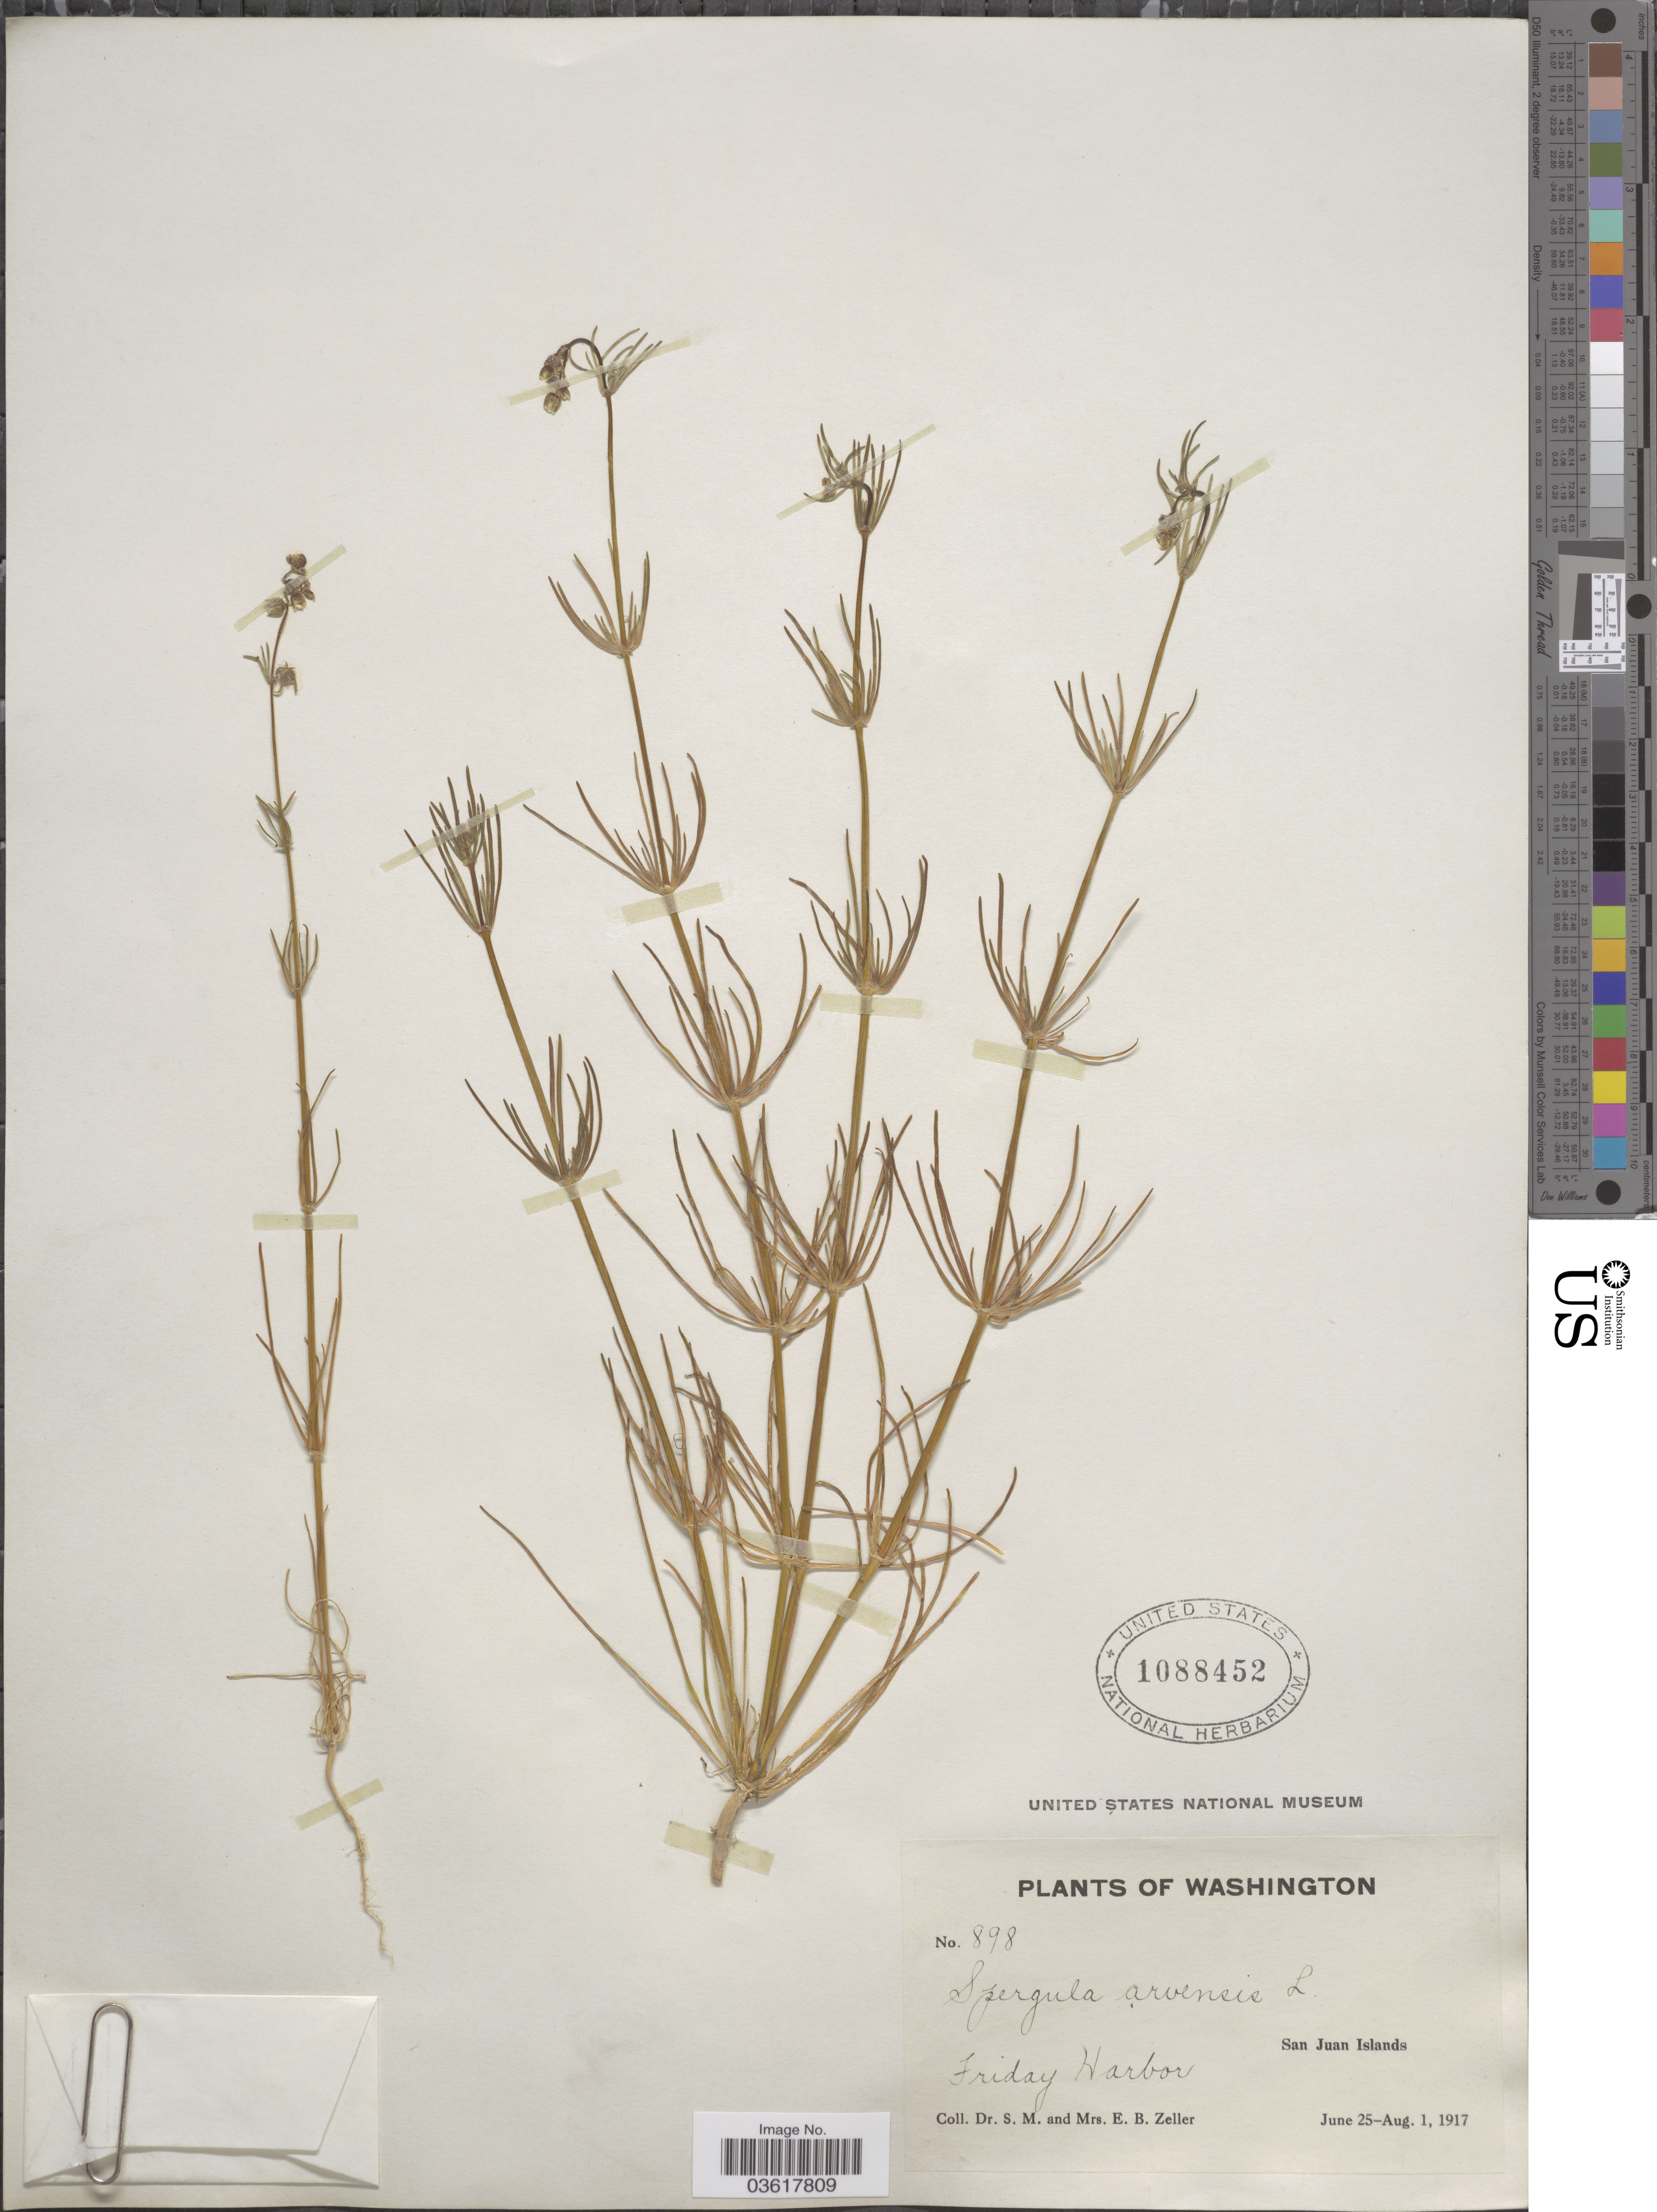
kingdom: Plantae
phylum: Tracheophyta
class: Magnoliopsida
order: Caryophyllales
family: Caryophyllaceae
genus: Spergula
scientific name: Spergula arvensis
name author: L.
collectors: S. Zeller & E. Zeller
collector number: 898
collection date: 1917-06-25/1917-08-01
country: United States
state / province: Washington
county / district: San Juan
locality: San Juan Islands. Friday Harbor.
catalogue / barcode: US 1088452